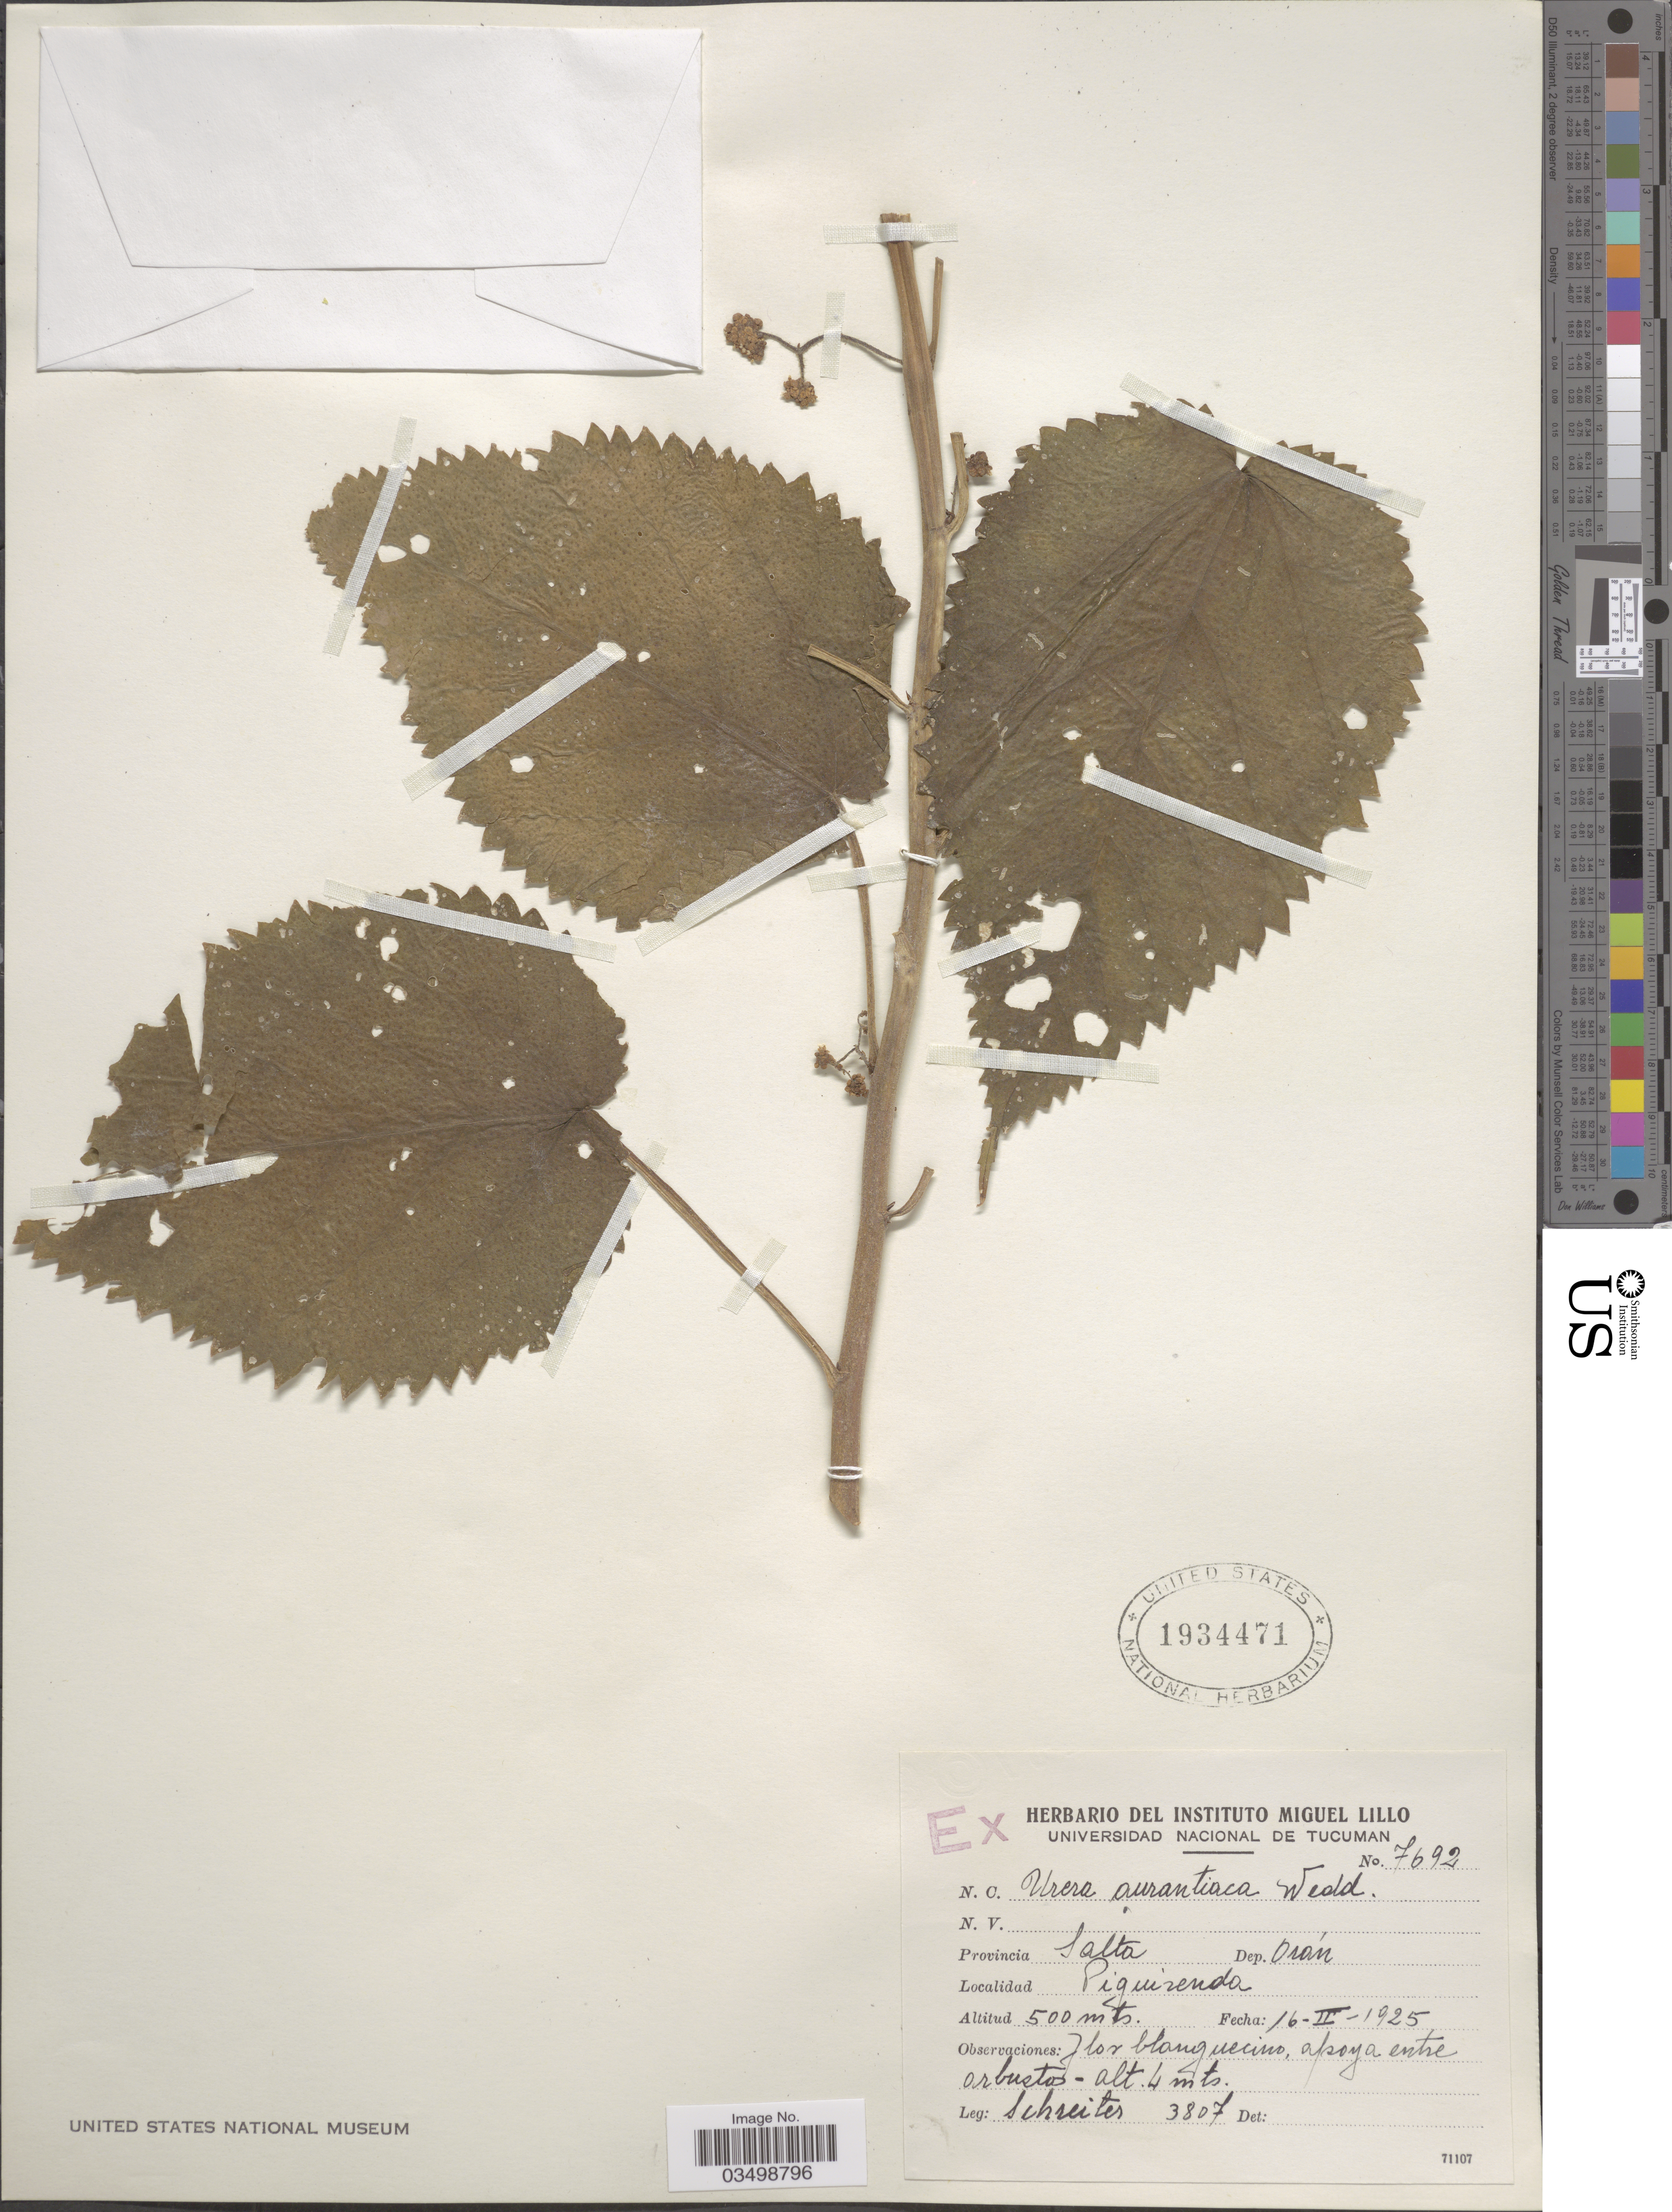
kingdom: Plantae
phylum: Tracheophyta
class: Magnoliopsida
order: Rosales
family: Urticaceae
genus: Urera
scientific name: Urera aurantiaca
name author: Wedd.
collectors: -. Schreiter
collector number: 3807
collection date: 1925-02-16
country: Argentina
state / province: Salta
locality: Provincia Salta. Dep. Orán. Piguirenda.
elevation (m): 500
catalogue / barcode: US 1934471